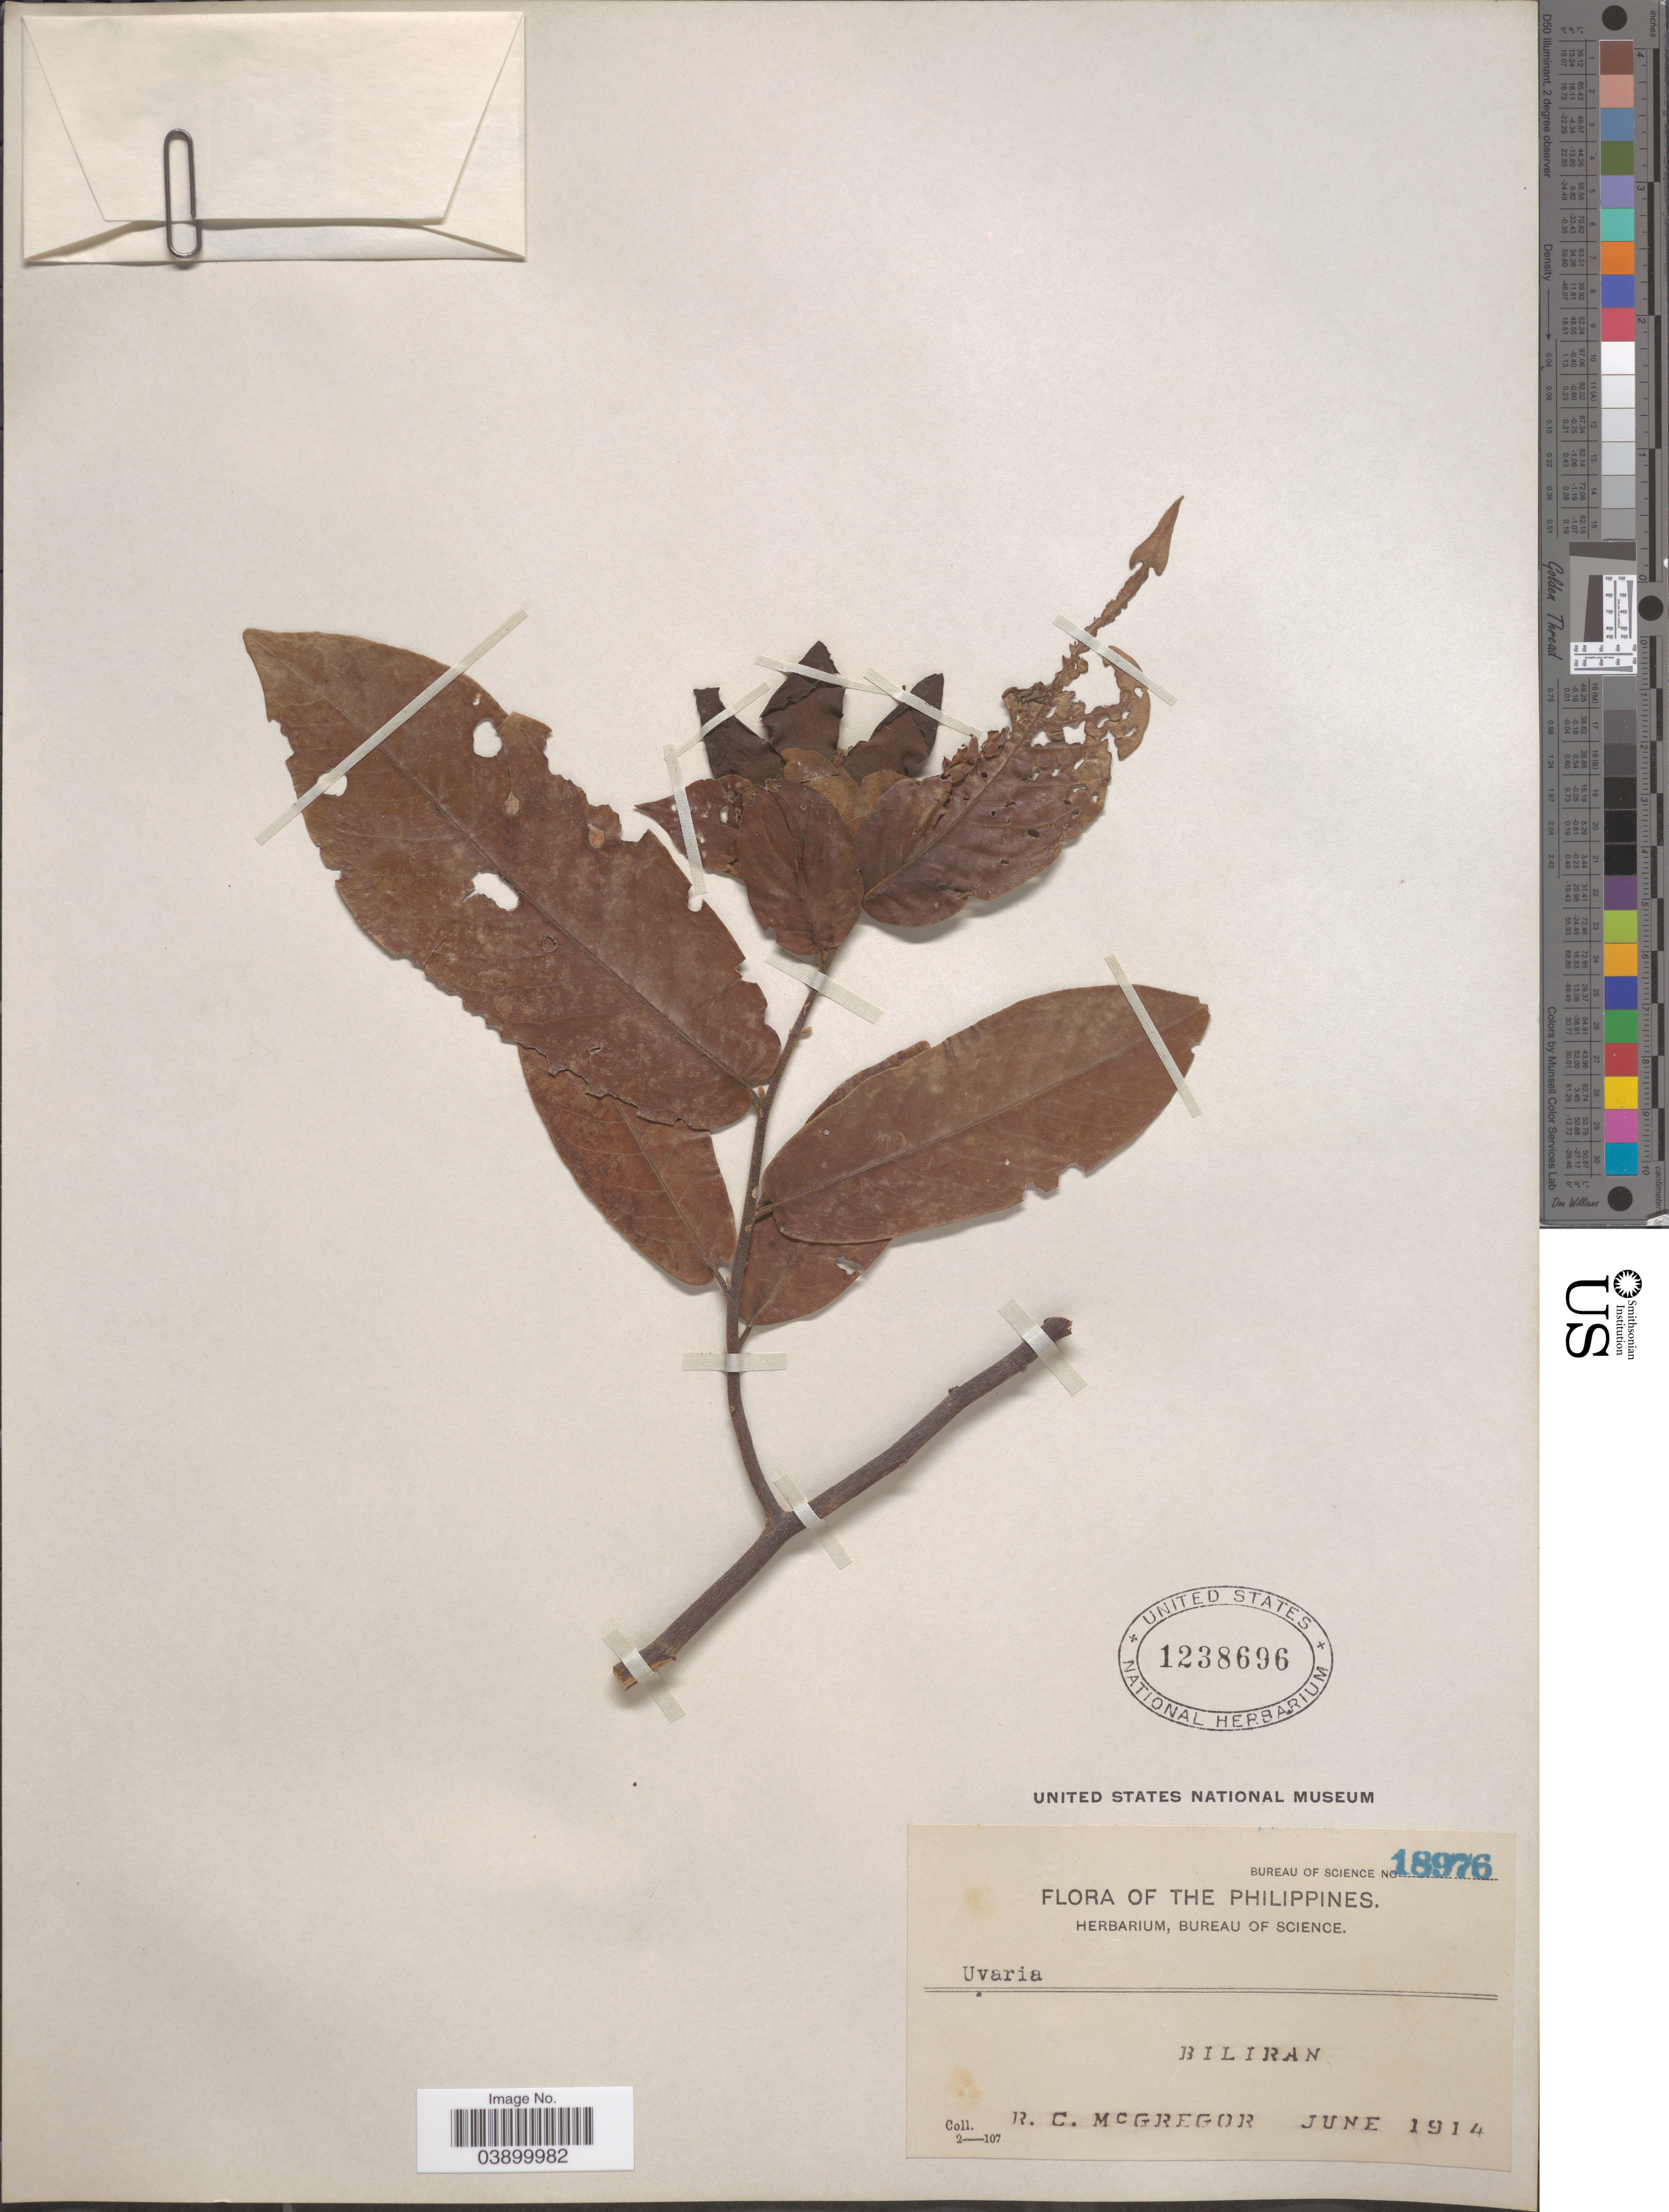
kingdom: Plantae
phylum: Tracheophyta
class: Magnoliopsida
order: Magnoliales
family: Annonaceae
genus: Uvaria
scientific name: Uvaria sp.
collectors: R. C. McGregor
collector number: Bureau of Science 18976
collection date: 1914-06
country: Philippines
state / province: Eastern Visayas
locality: Biliran.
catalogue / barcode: US 1238696